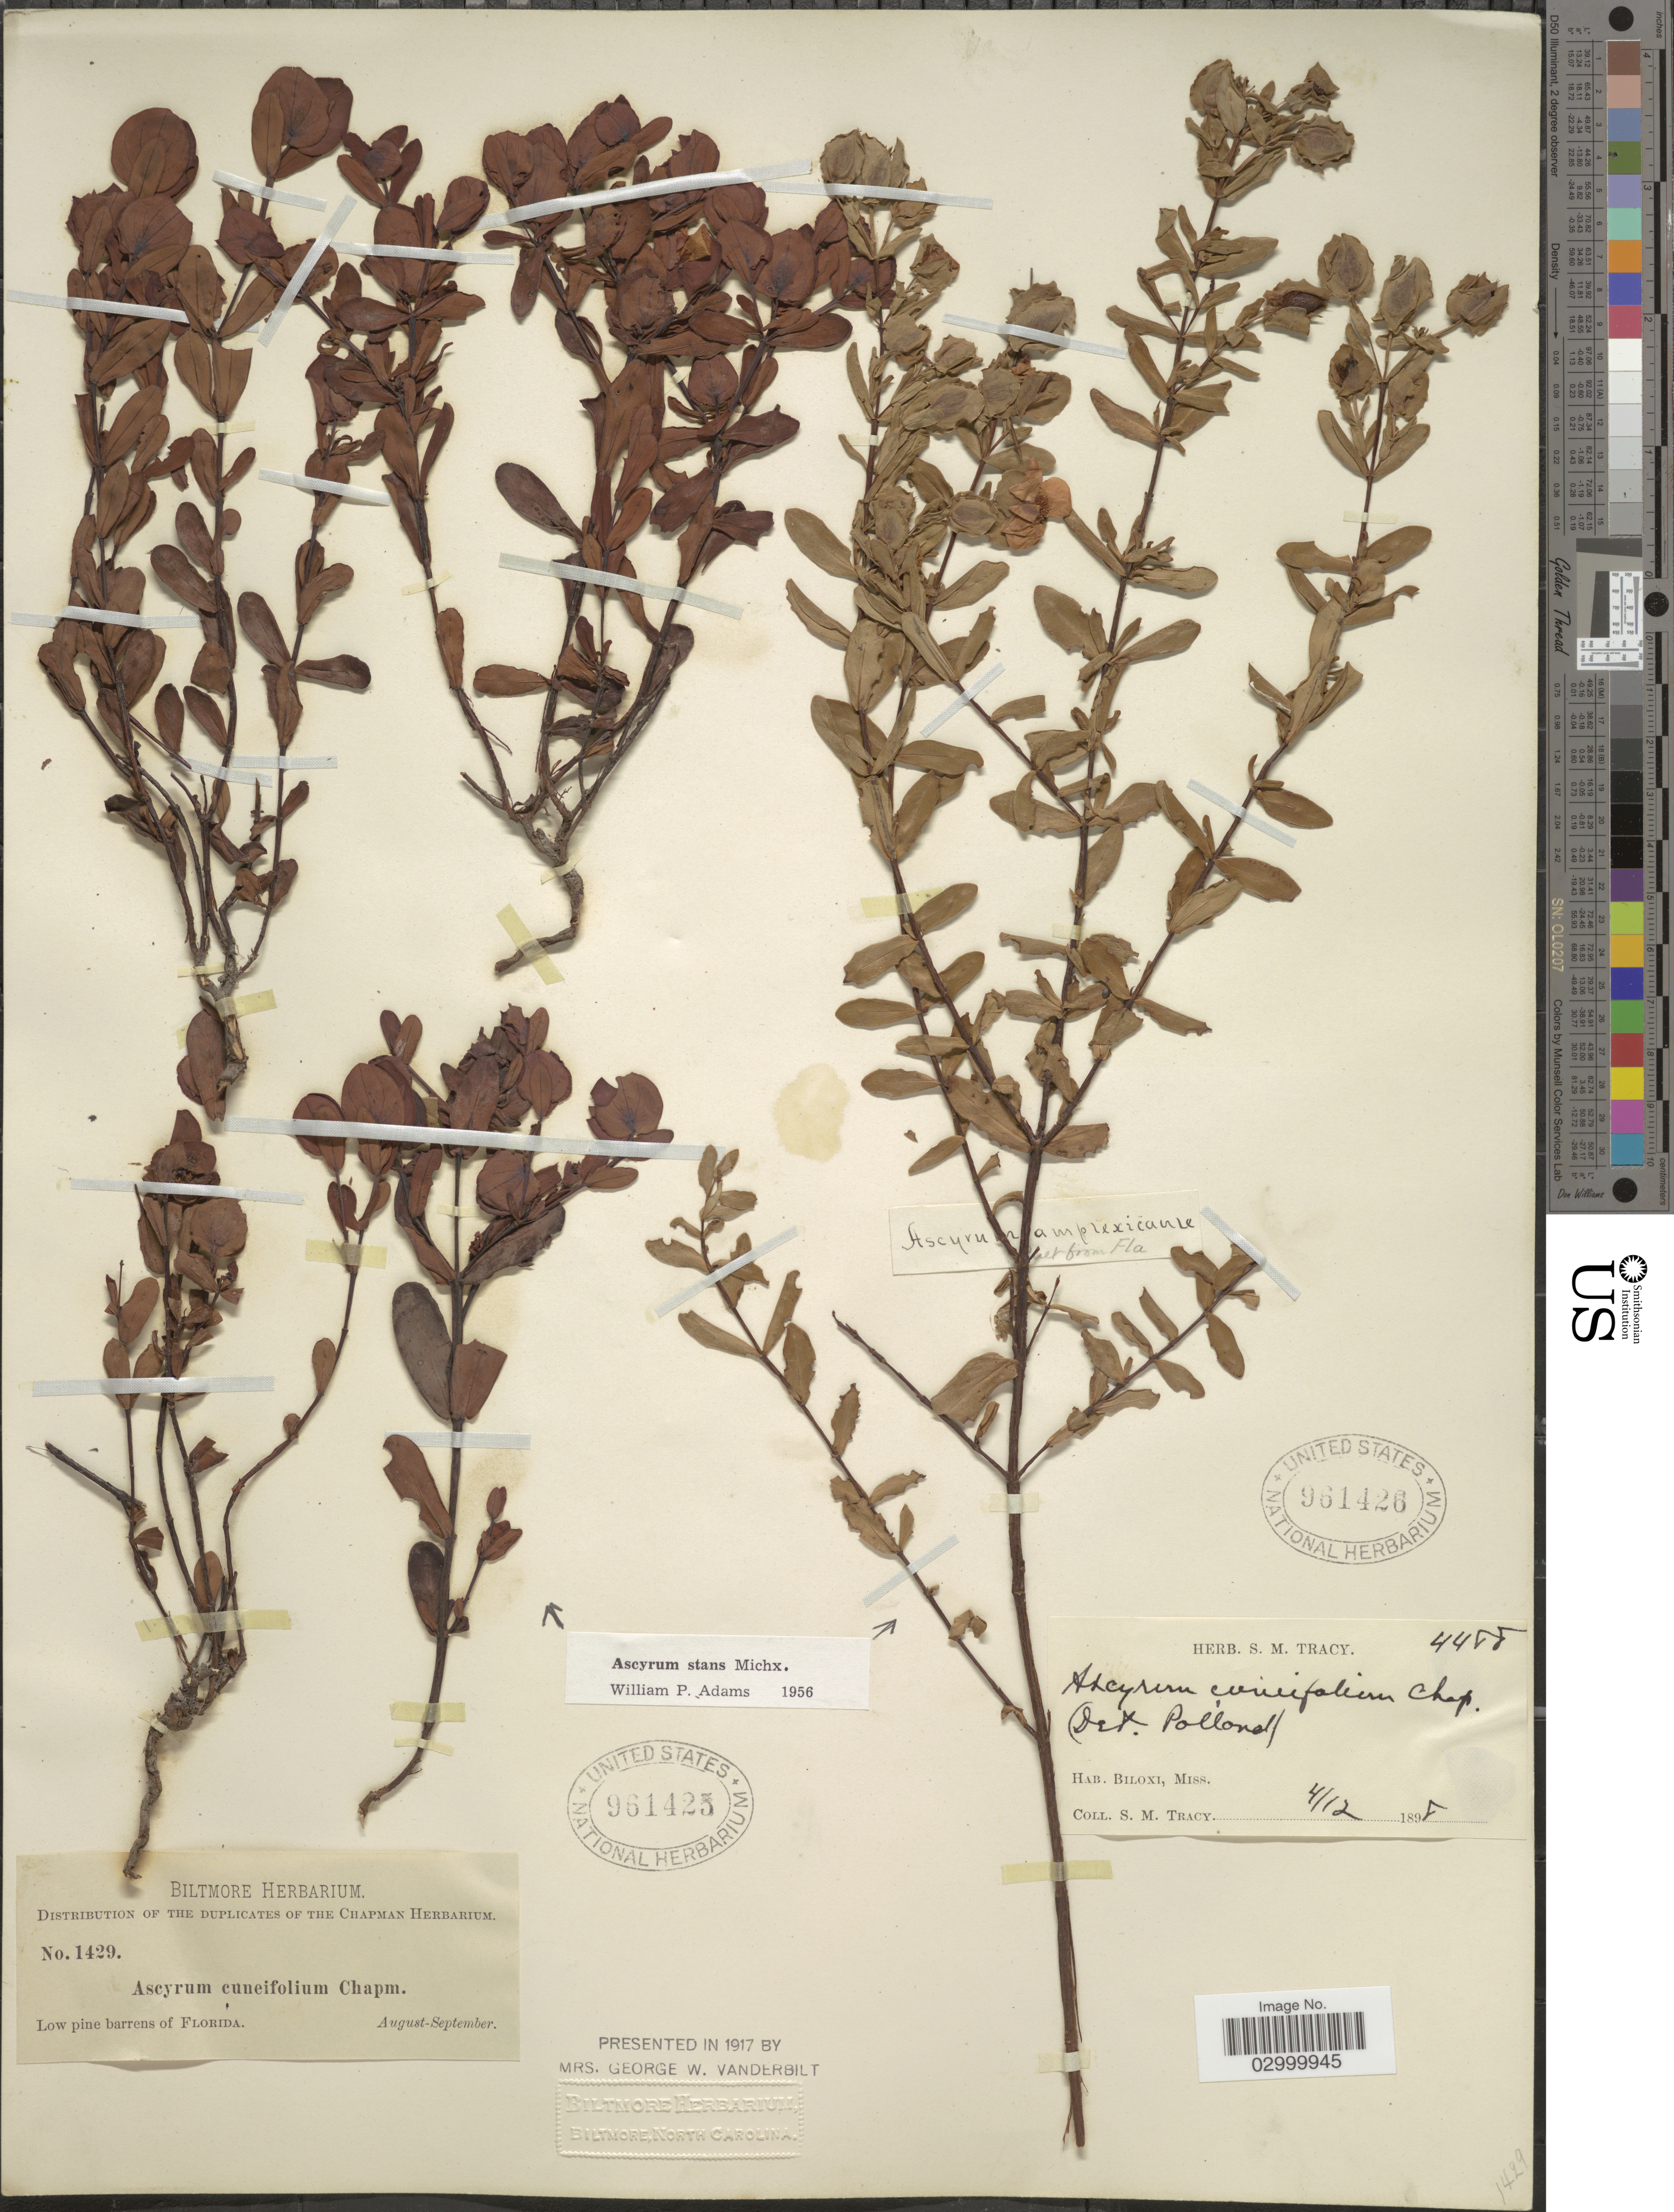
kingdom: Plantae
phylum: Tracheophyta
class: Magnoliopsida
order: Malpighiales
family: Hypericaceae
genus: Hypericum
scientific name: Hypericum crux-andreae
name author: (L.) Crantz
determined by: Strong, Mark T., (BOT), Smithsonian Institution - National Museum of Natural History (UNITED STATES)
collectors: ex herb. Biltmore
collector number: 1429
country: United States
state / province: Florida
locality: Low pine barrens of Florida.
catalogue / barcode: US 961425